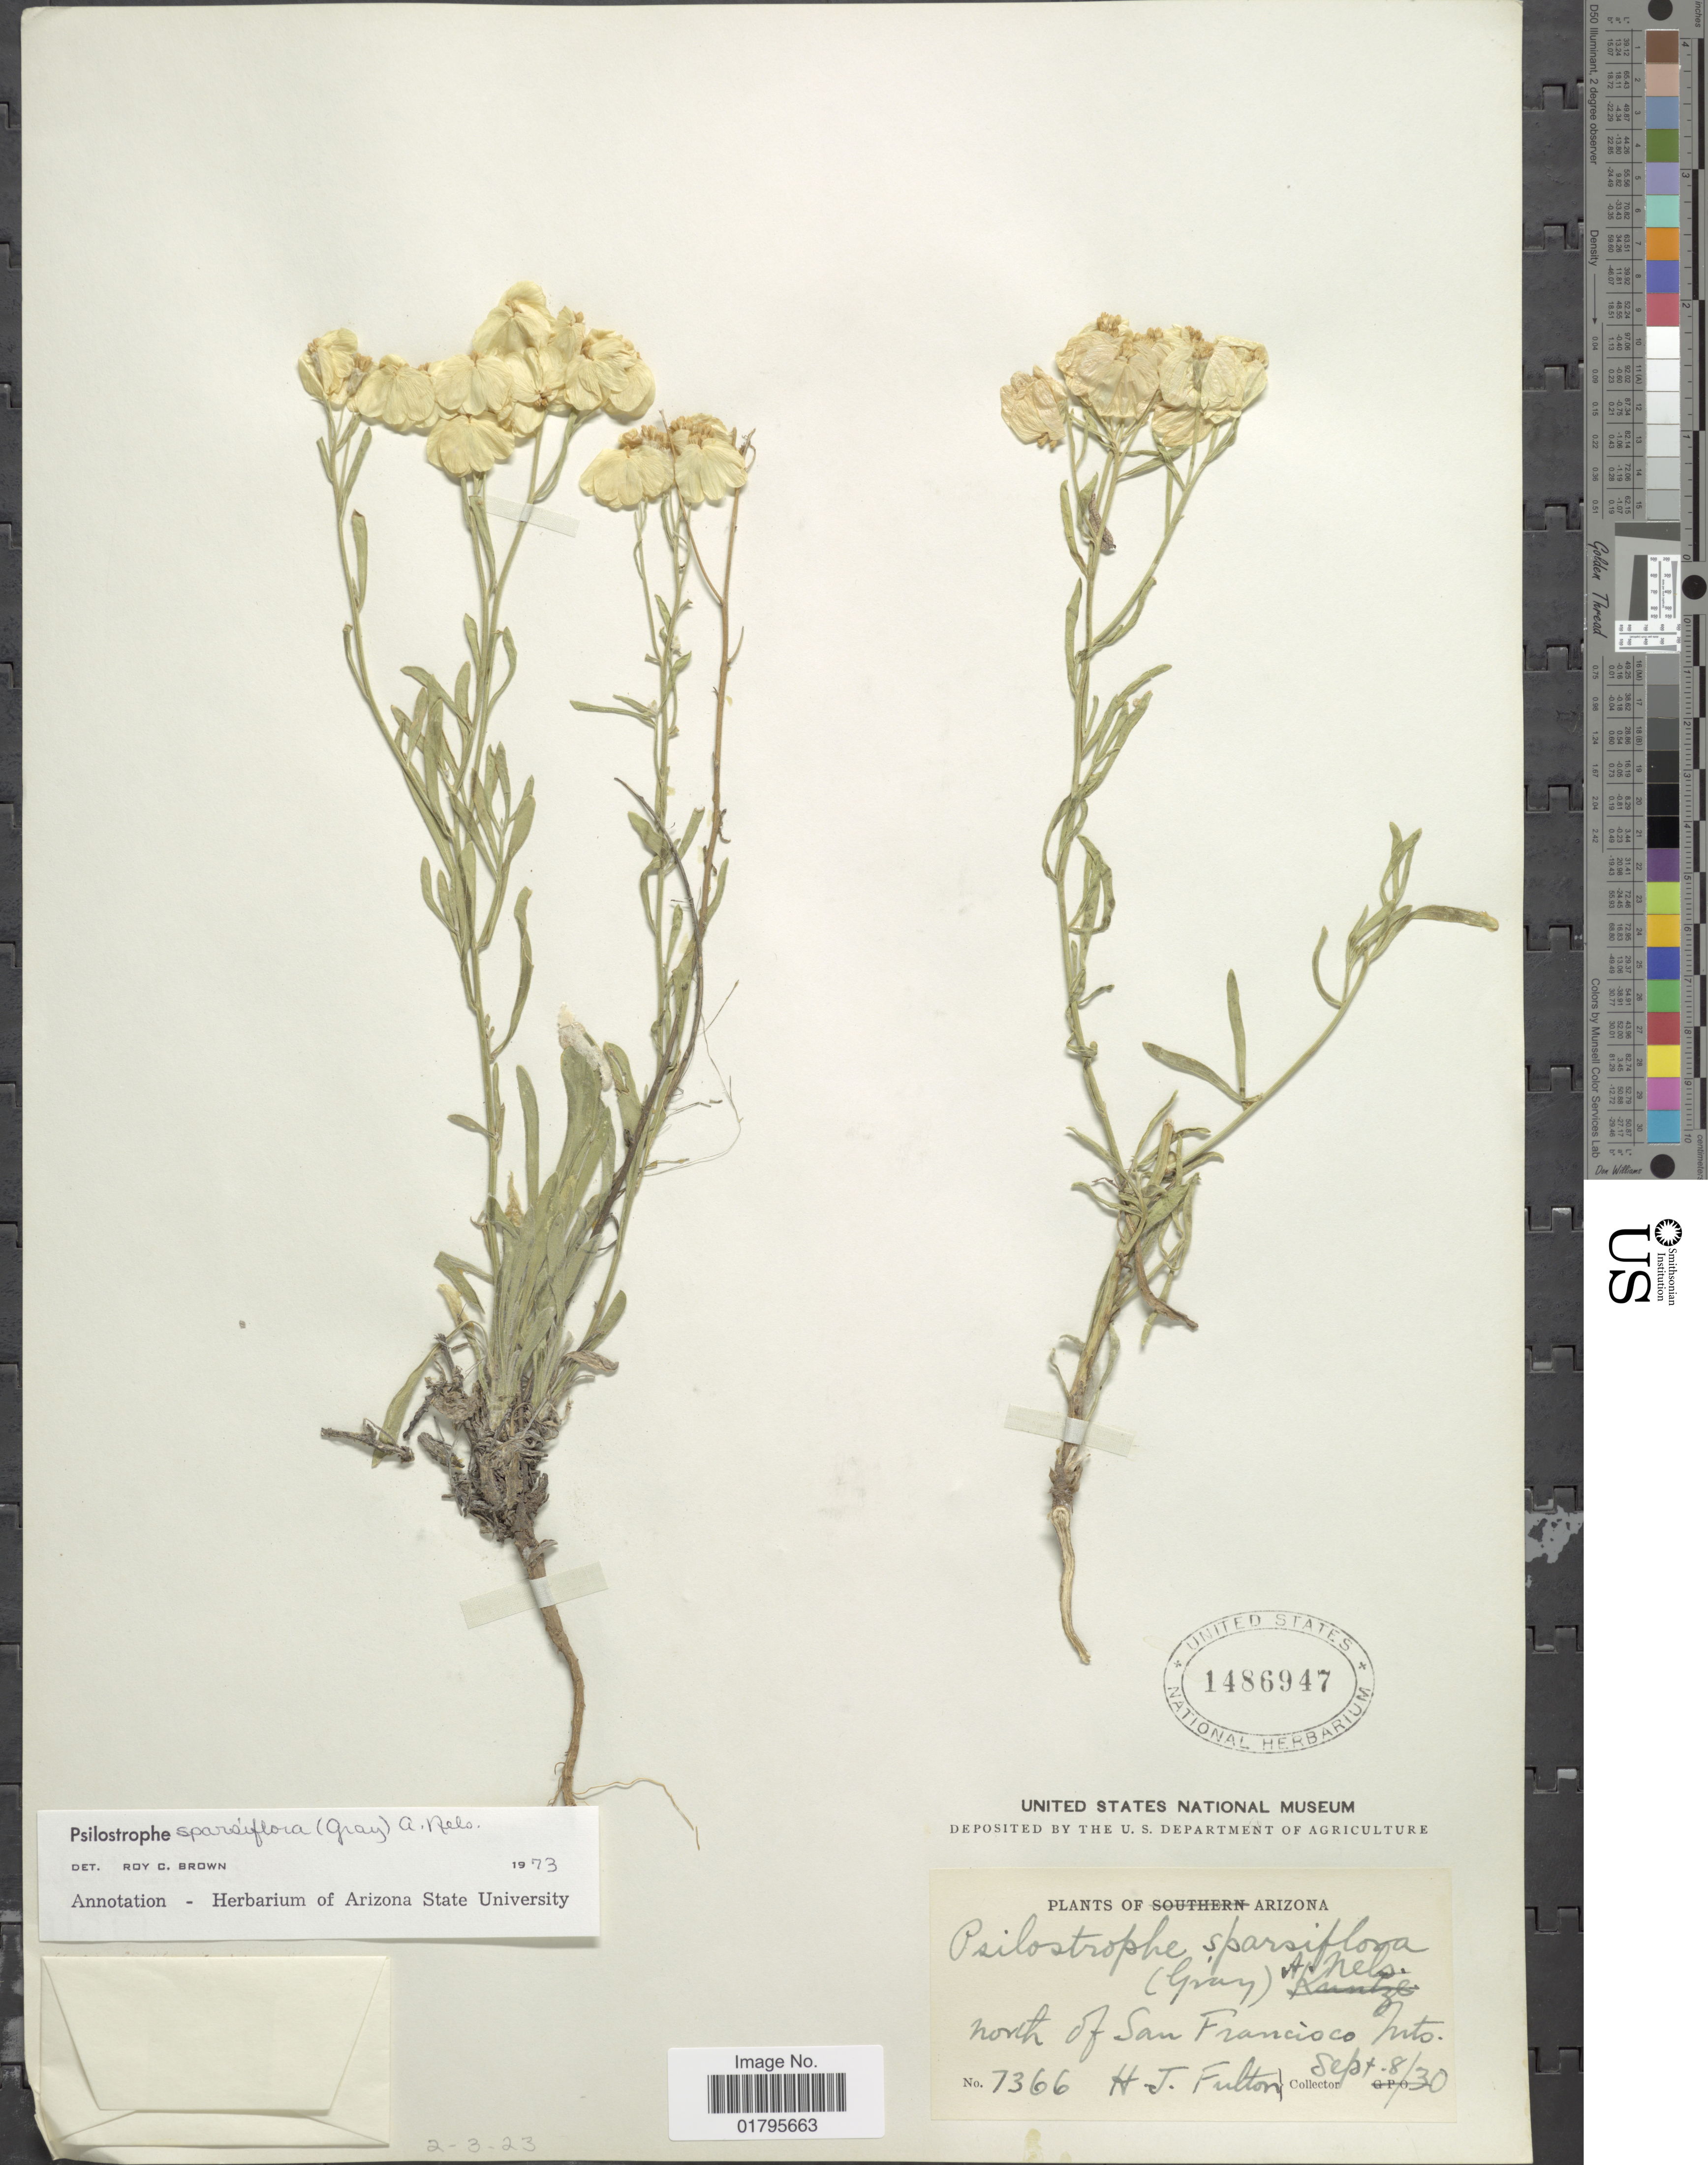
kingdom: Plantae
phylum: Tracheophyta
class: Magnoliopsida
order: Asterales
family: Asteraceae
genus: Psilostrophe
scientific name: Psilostrophe sparsiflora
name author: (A. Gray) A. Nelson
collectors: H. Fulton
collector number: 7366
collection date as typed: Transcribed d/m/y: 8/9/30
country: United States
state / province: Arizona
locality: North of San Francisco Mts.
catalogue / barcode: US 1486947